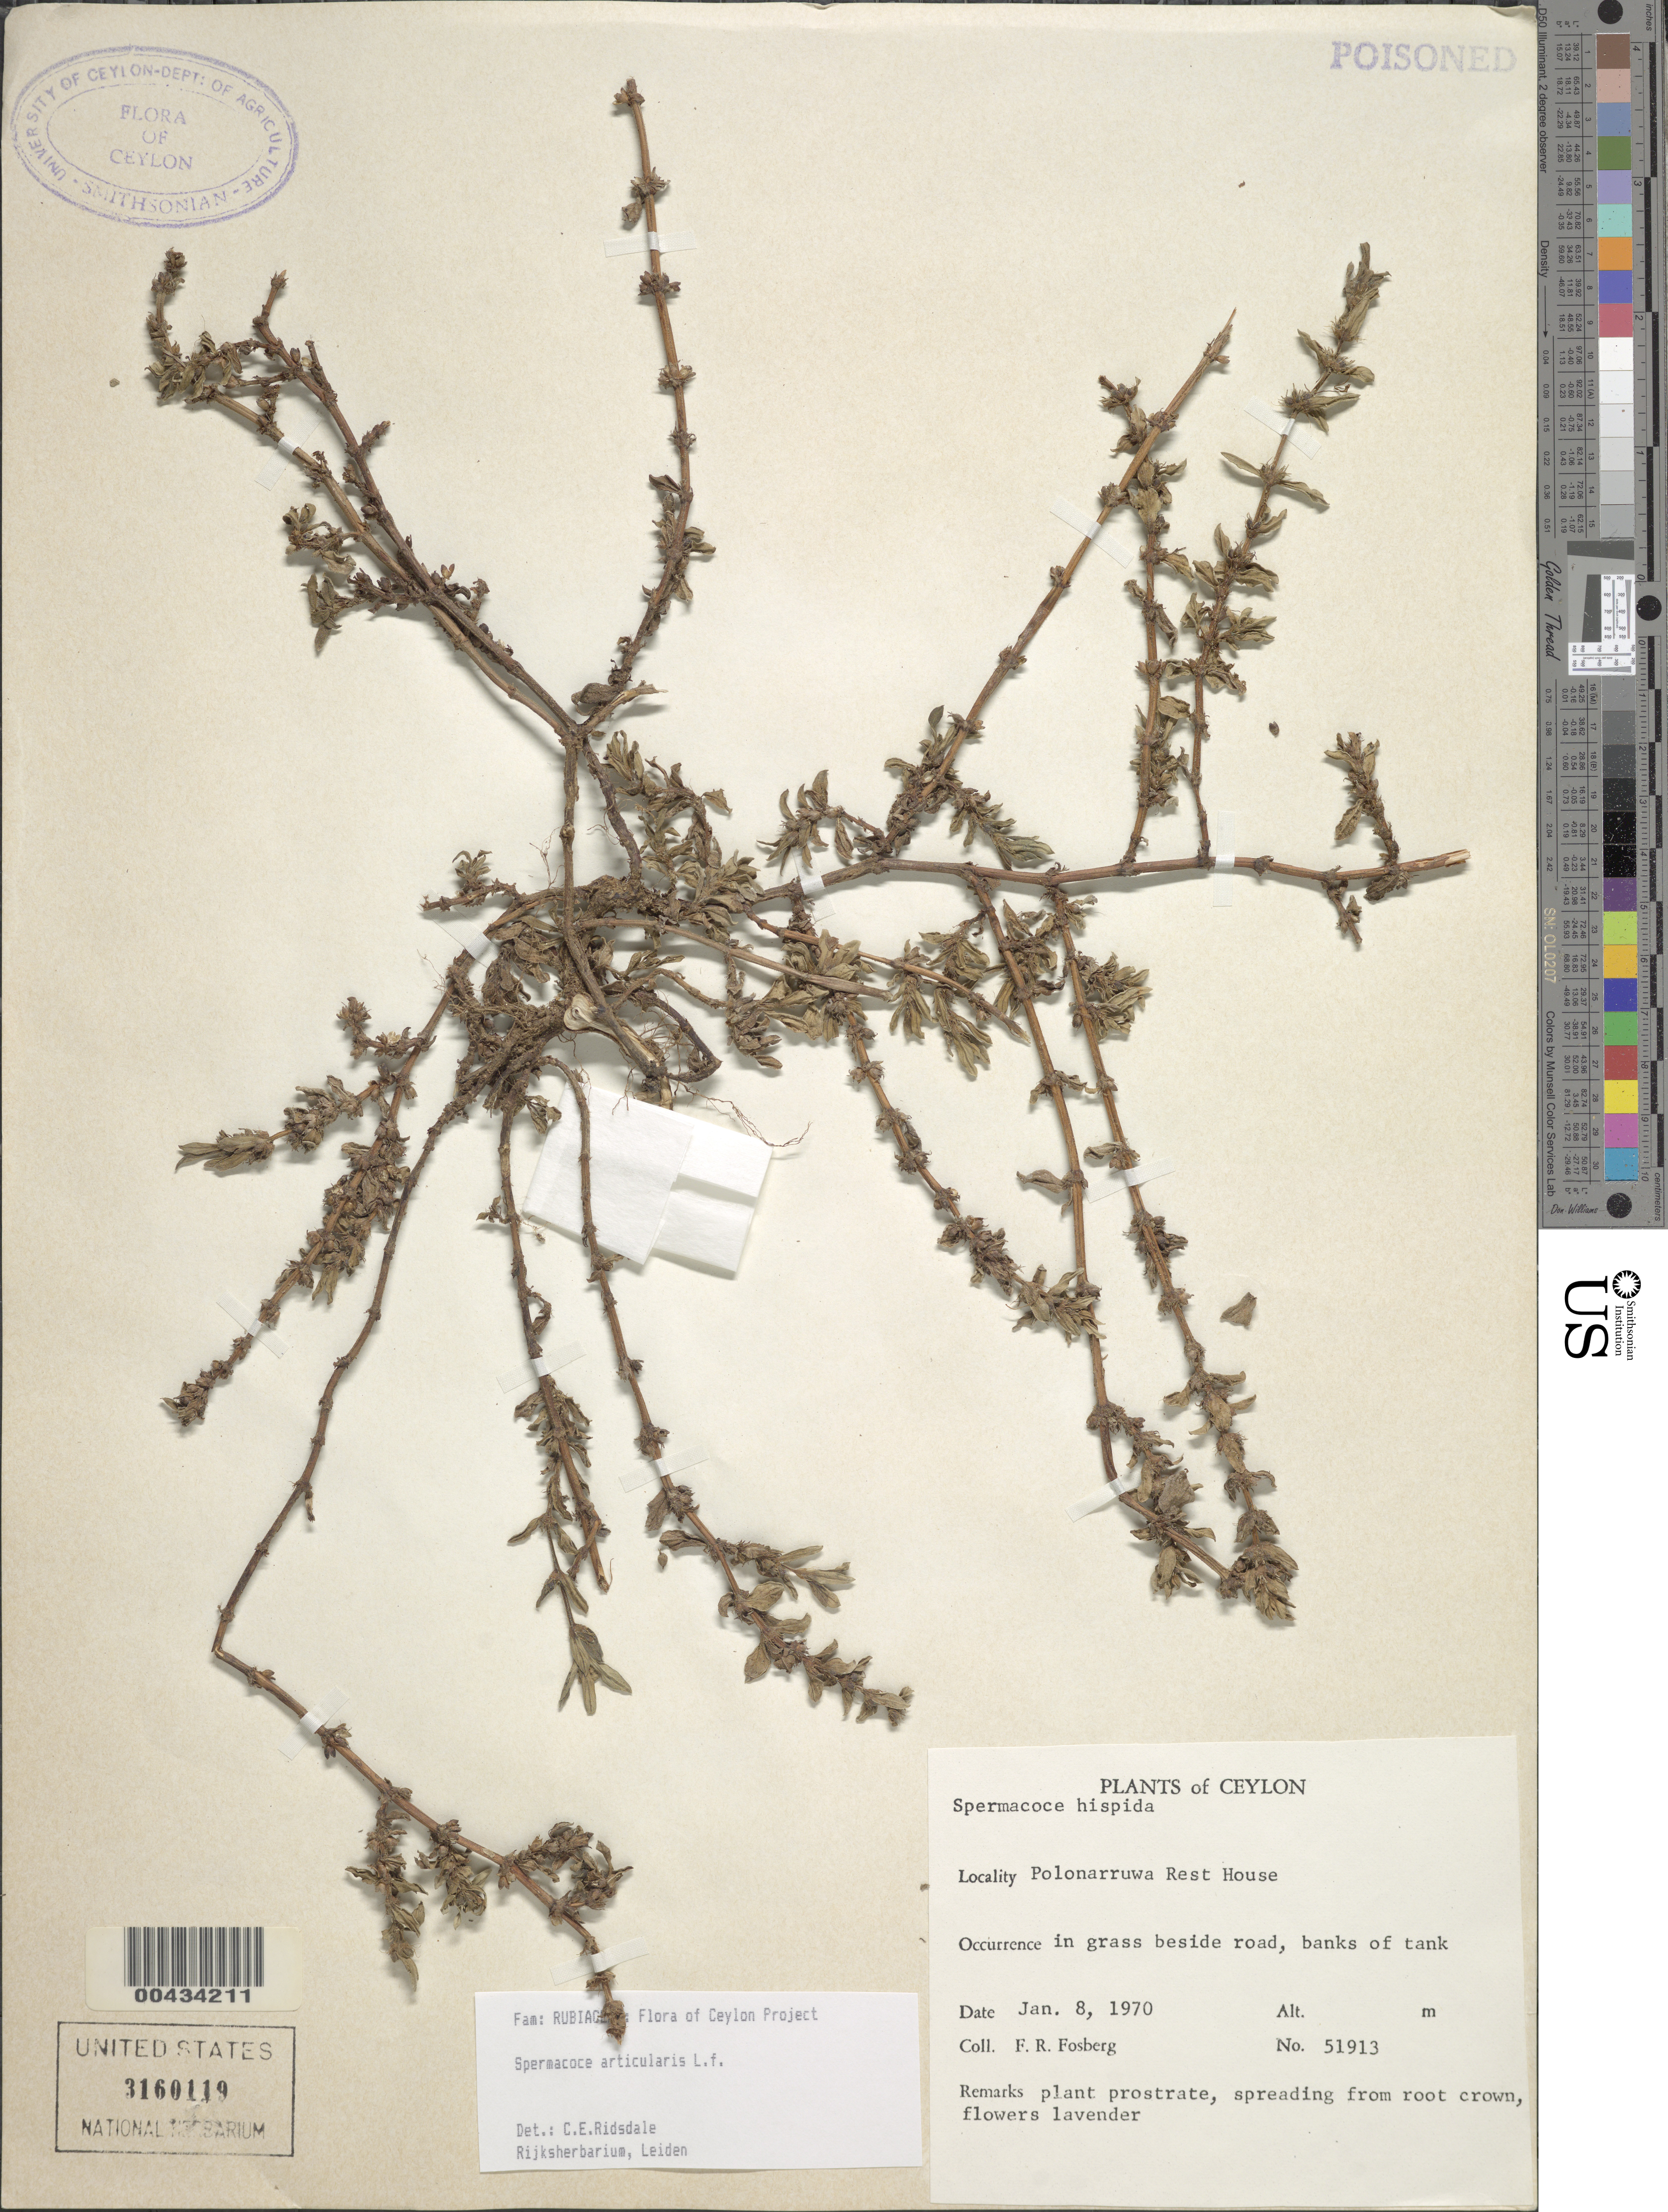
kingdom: Plantae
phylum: Tracheophyta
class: Magnoliopsida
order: Gentianales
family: Rubiaceae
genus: Spermacoce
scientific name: Spermacoce articularis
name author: L. f.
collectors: F. R. Fosberg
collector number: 51913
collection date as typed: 08 Jan 1970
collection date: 1970-01-08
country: Sri Lanka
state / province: North Central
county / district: Polonnaruwa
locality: Polonnaruwa Rest House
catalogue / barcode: US 3160119